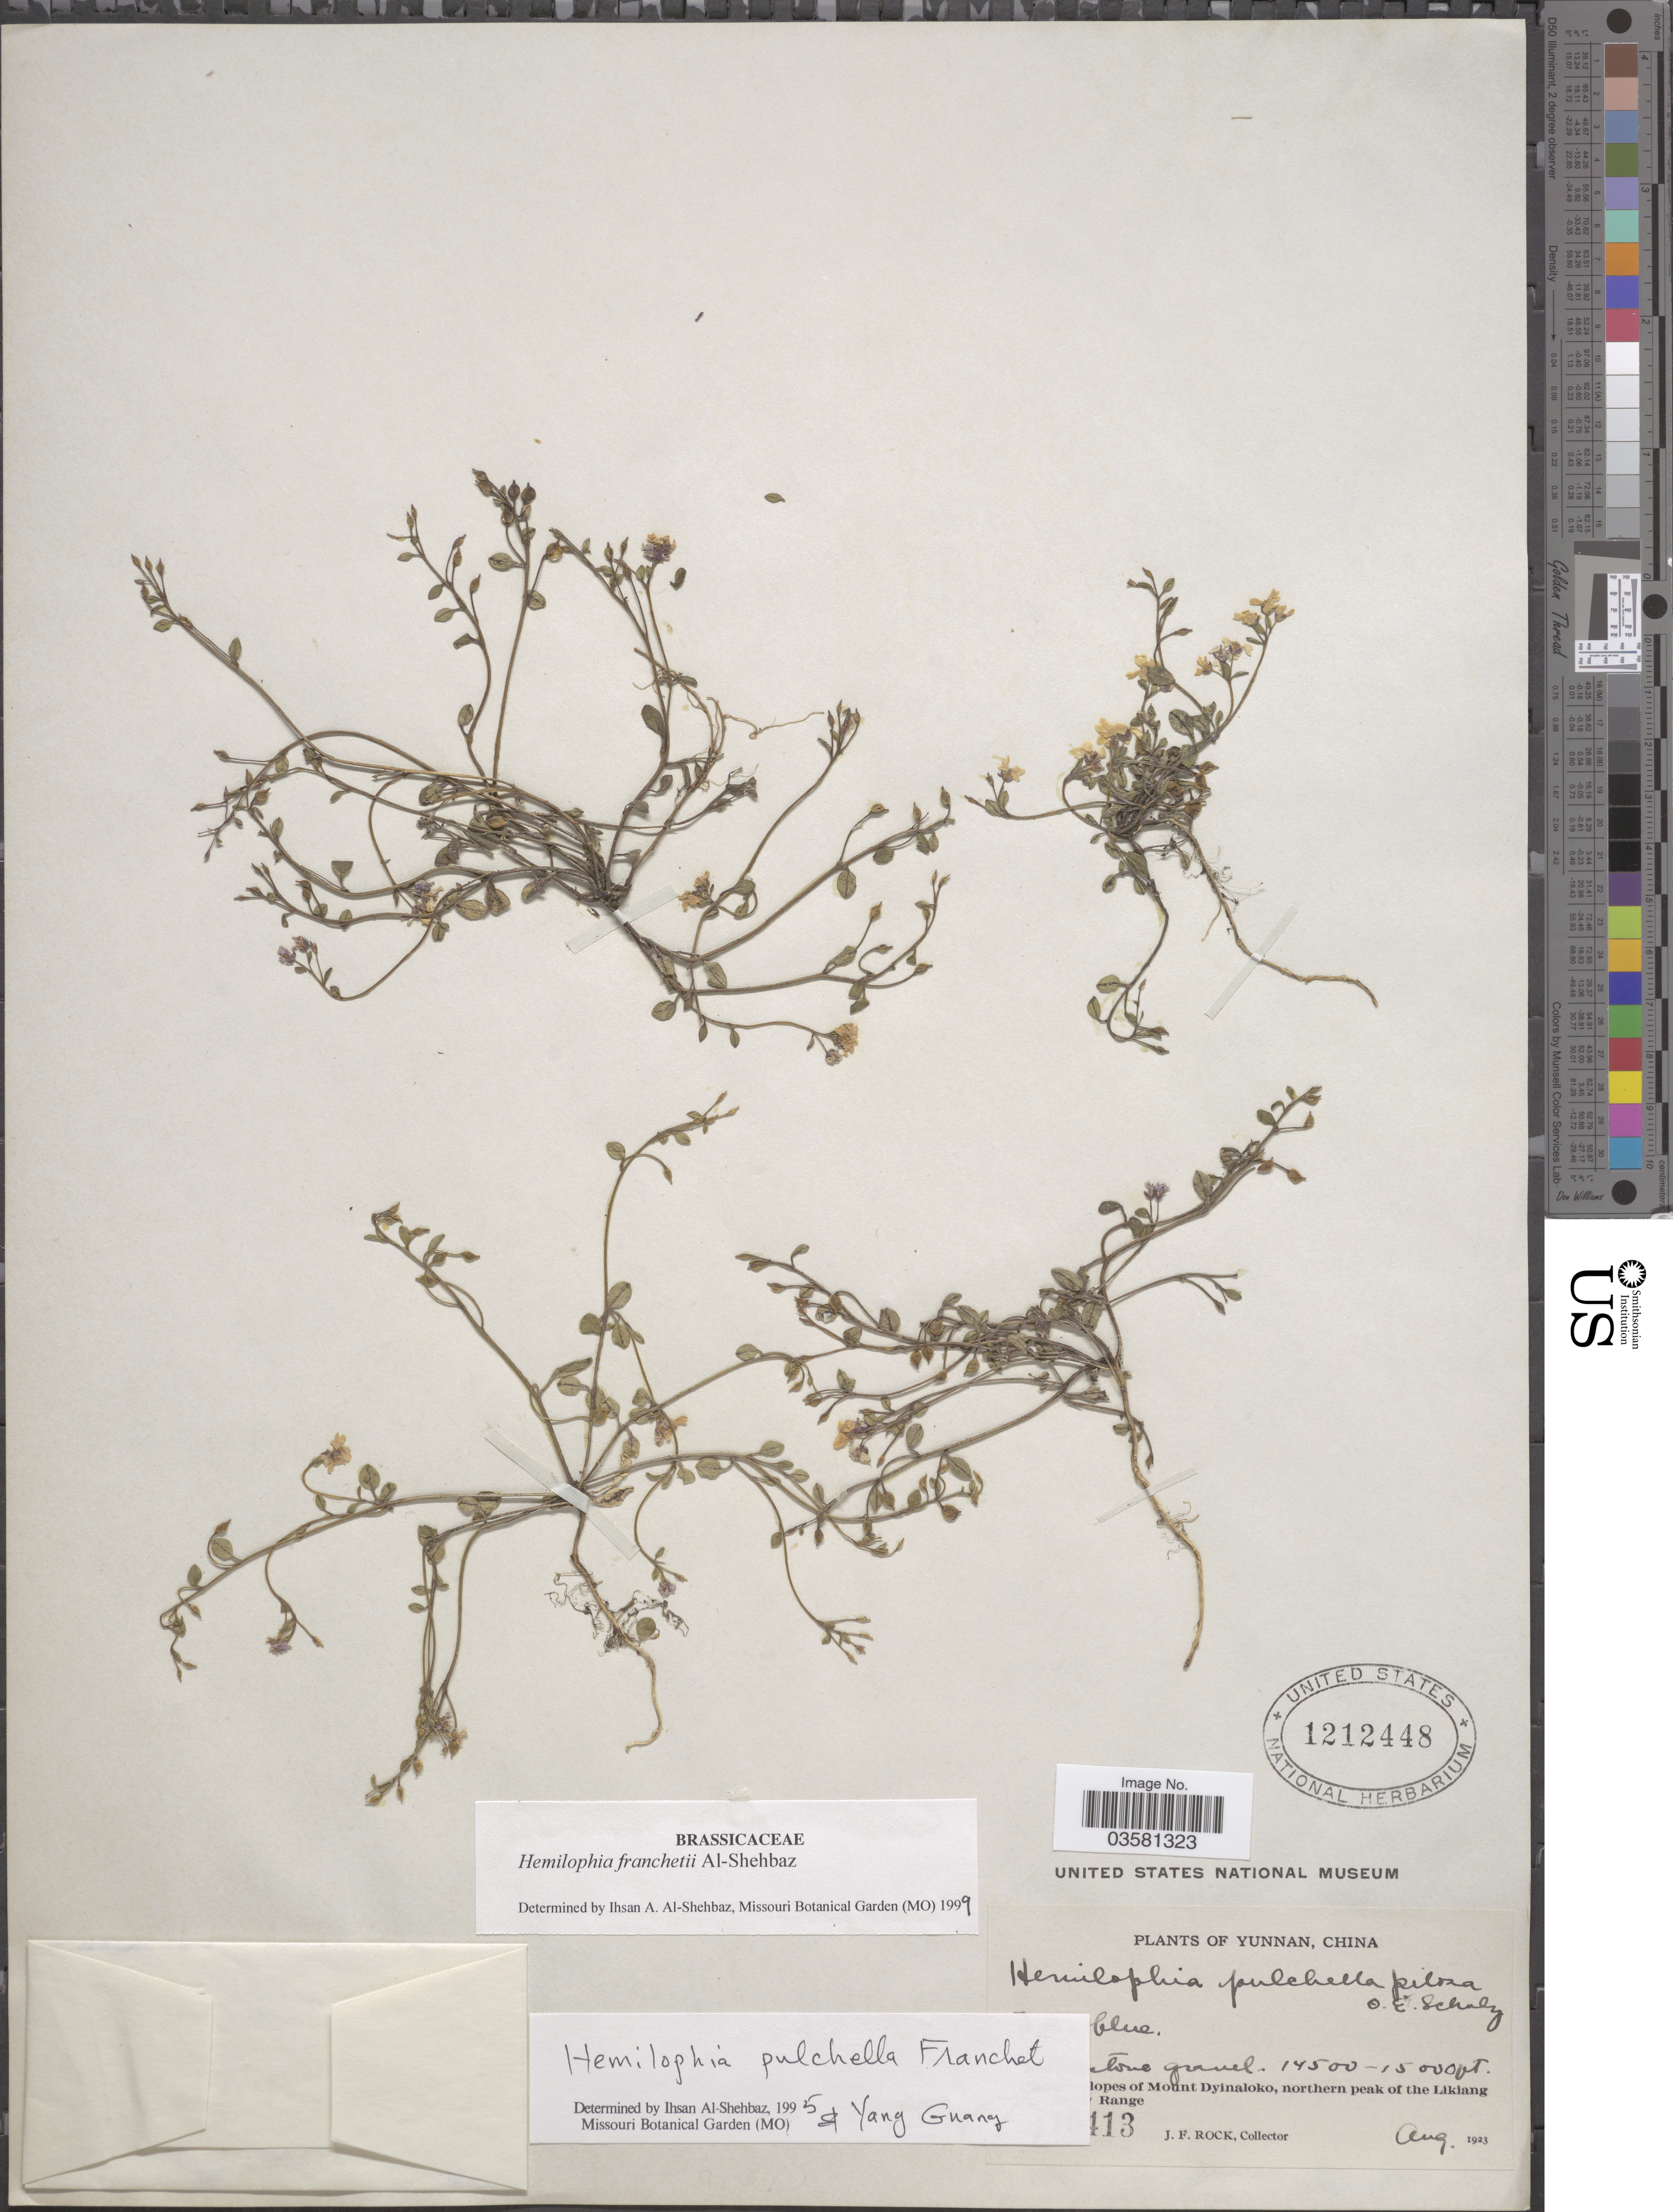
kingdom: Plantae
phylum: Tracheophyta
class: Magnoliopsida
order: Brassicales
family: Brassicaceae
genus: Hemilophia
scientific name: Hemilophia franchetii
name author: Al-Shehbaz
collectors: J. Rock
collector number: !413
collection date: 1923-08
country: China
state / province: Yunnan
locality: [illegible text]lopes of Mount Dyinaloko, northern peak of the Likiang [illegible text] Range.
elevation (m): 4420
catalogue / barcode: US 1212448